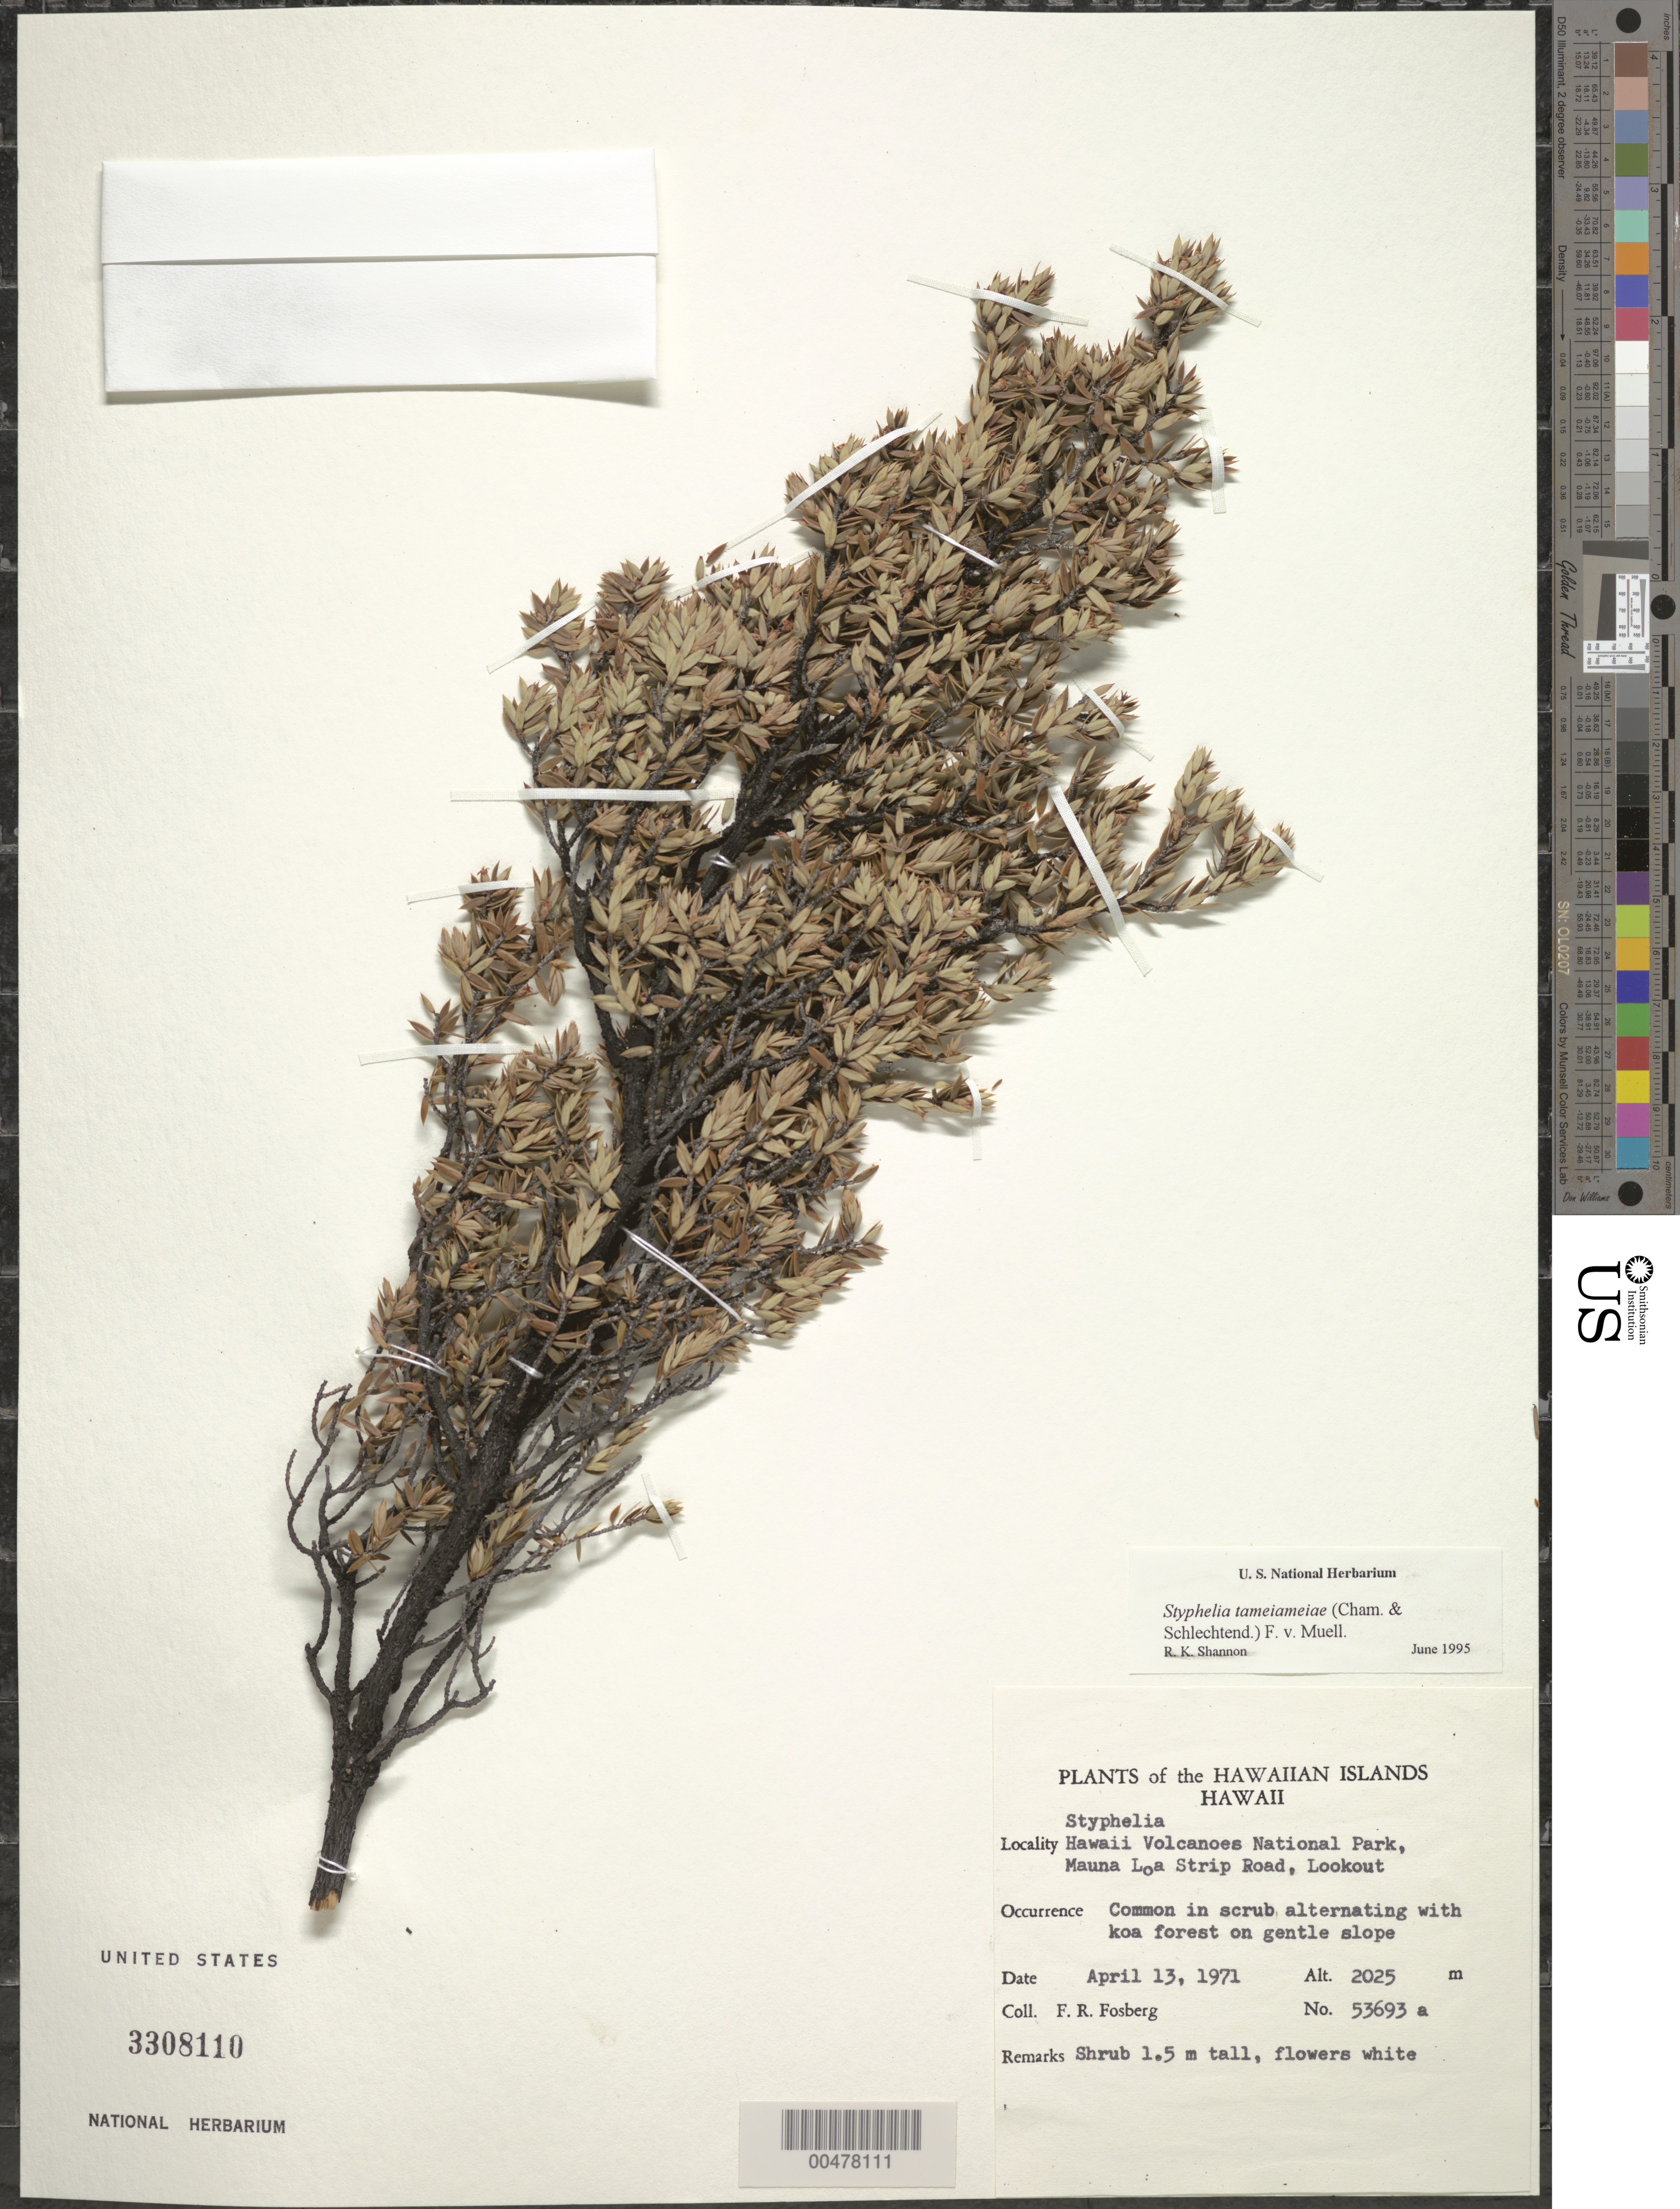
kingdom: Plantae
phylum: Tracheophyta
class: Magnoliopsida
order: Ericales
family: Ericaceae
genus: Leptecophylla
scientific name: Leptecophylla tameiameiae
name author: (Cham. & Schltdl.) C.M. Weiller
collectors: F. R. Fosberg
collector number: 53693a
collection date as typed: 13 Apr 1971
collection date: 1971-04-13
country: United States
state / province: Hawaii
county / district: Hawaii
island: Hawaii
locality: Hawaii Volcanoes Nat Park, Mauna Loa Strip Rd, lookout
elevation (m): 2025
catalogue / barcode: US 3308110